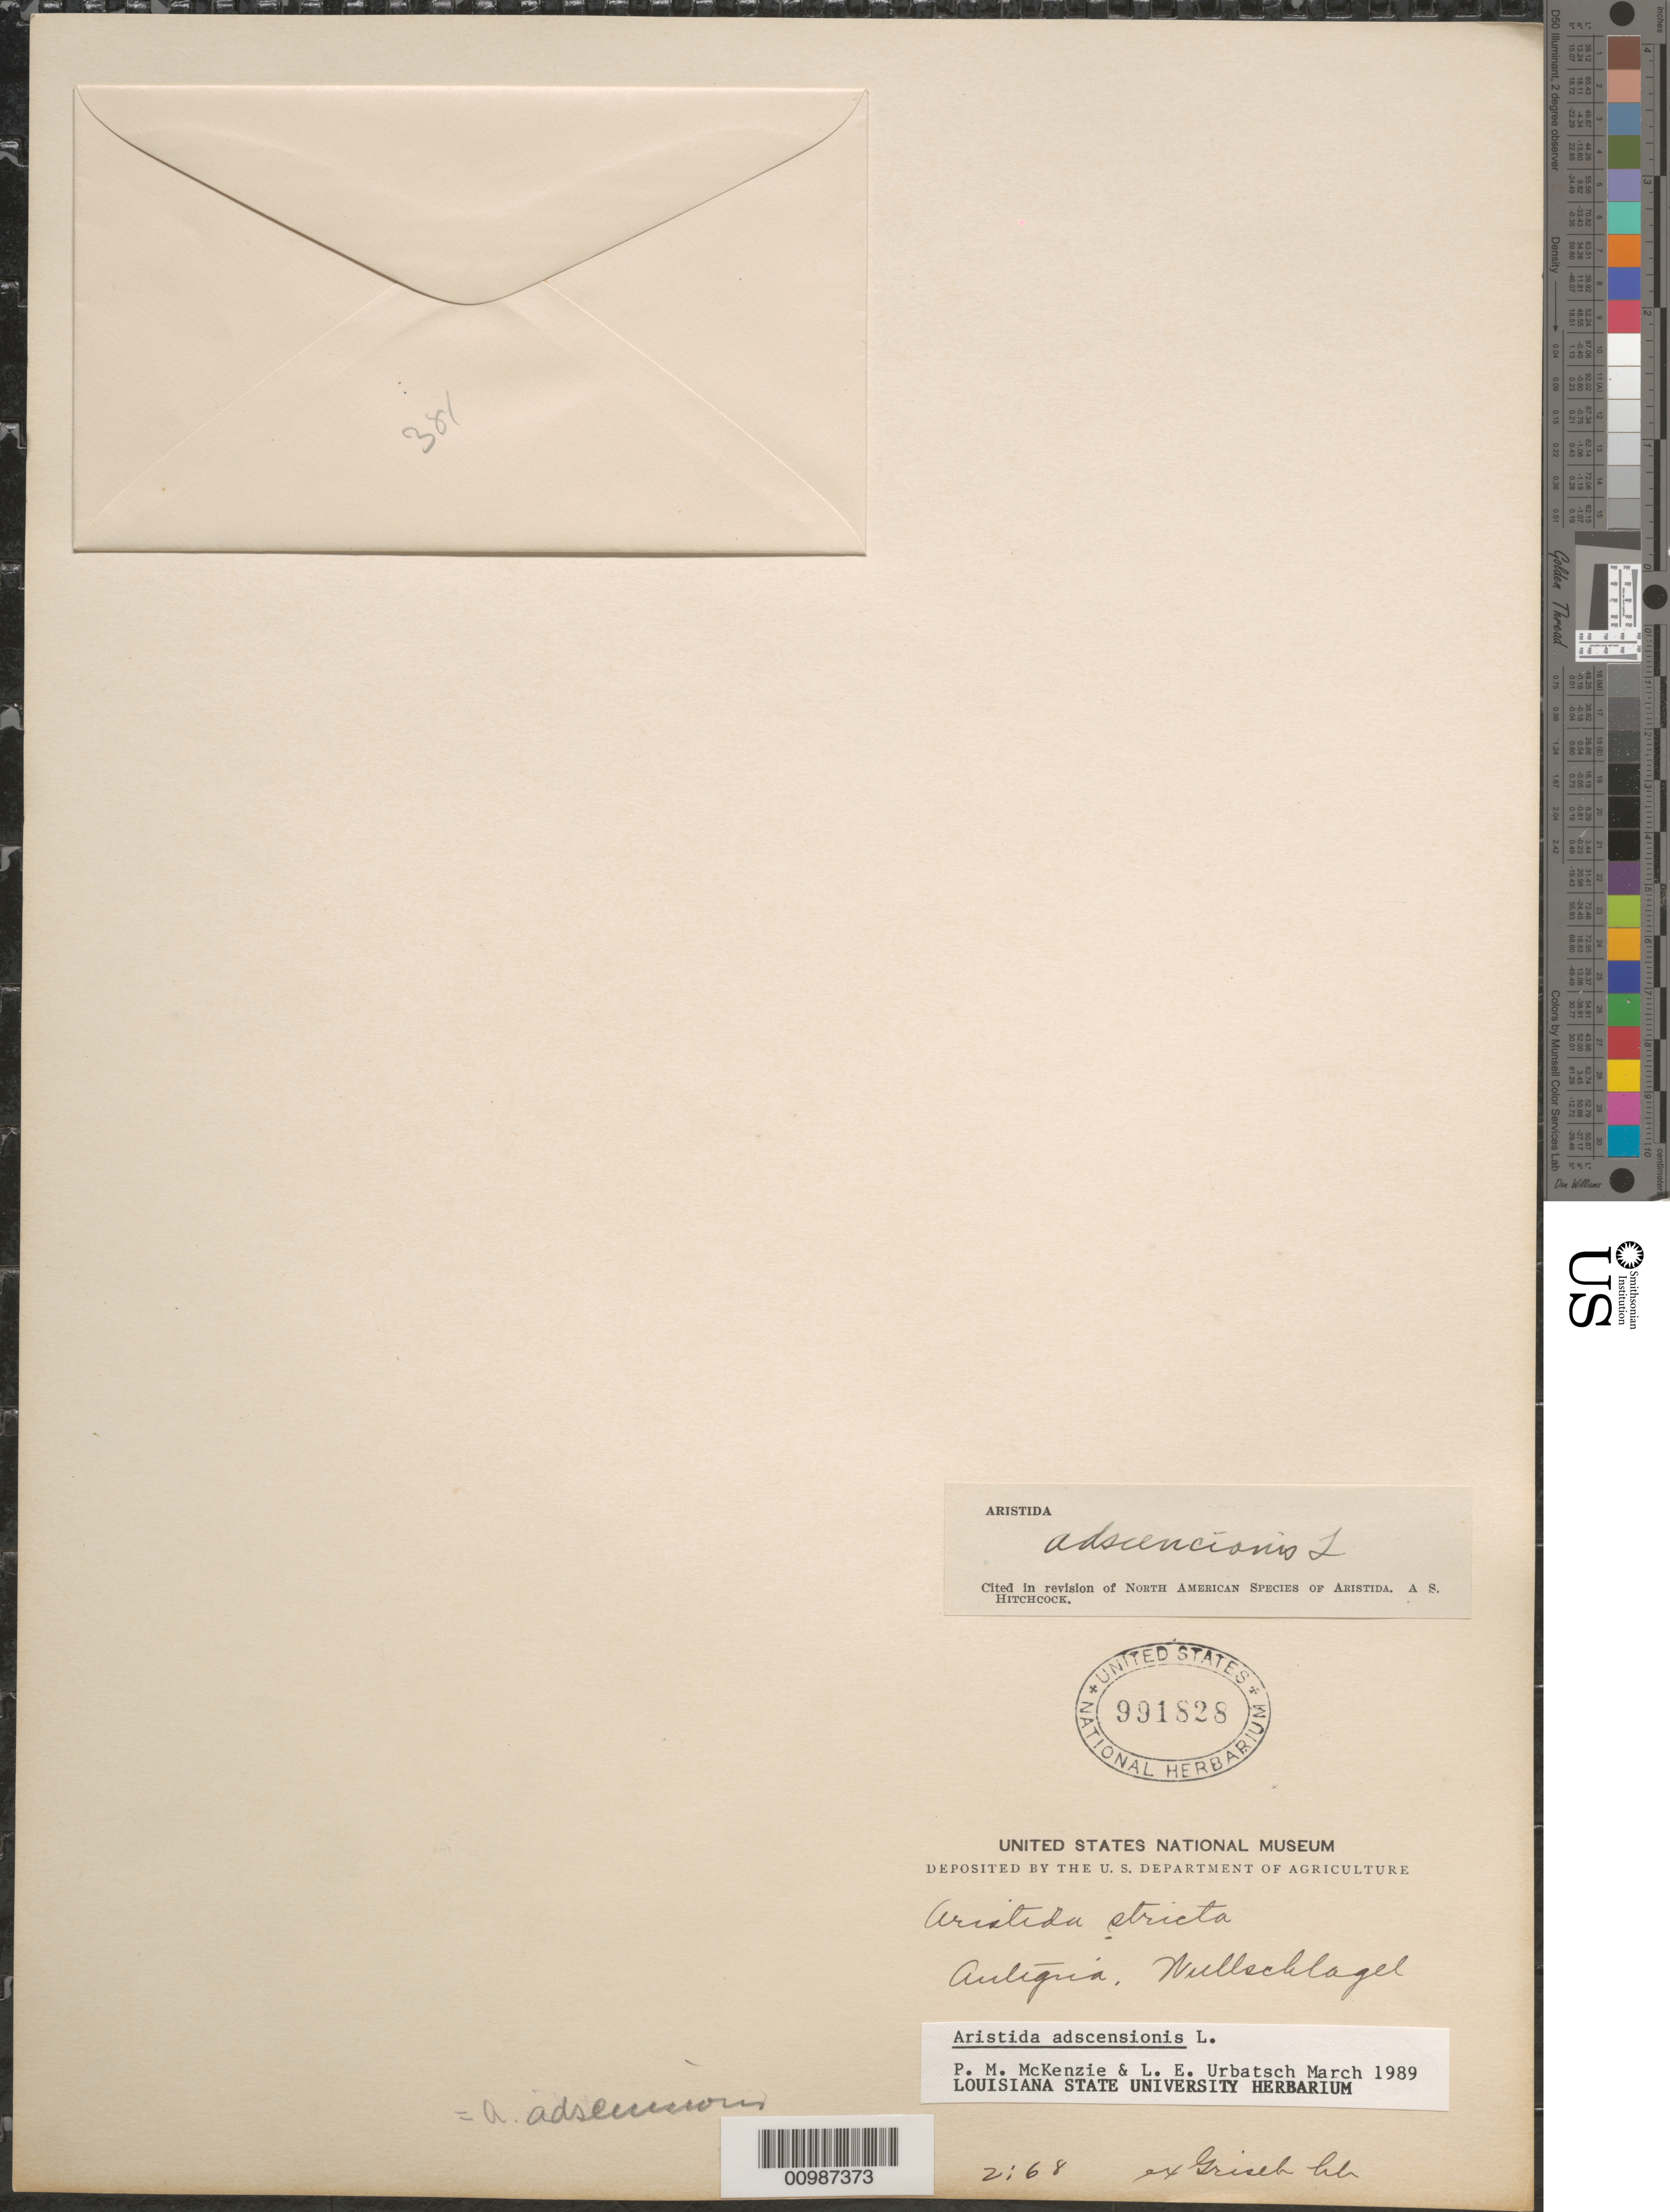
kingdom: Plantae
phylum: Tracheophyta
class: Liliopsida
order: Poales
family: Poaceae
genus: Aristida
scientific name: Aristida adscensionis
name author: L.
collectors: H. R. Wullschlaegel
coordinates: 0 N, 0 E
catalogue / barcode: US 991828